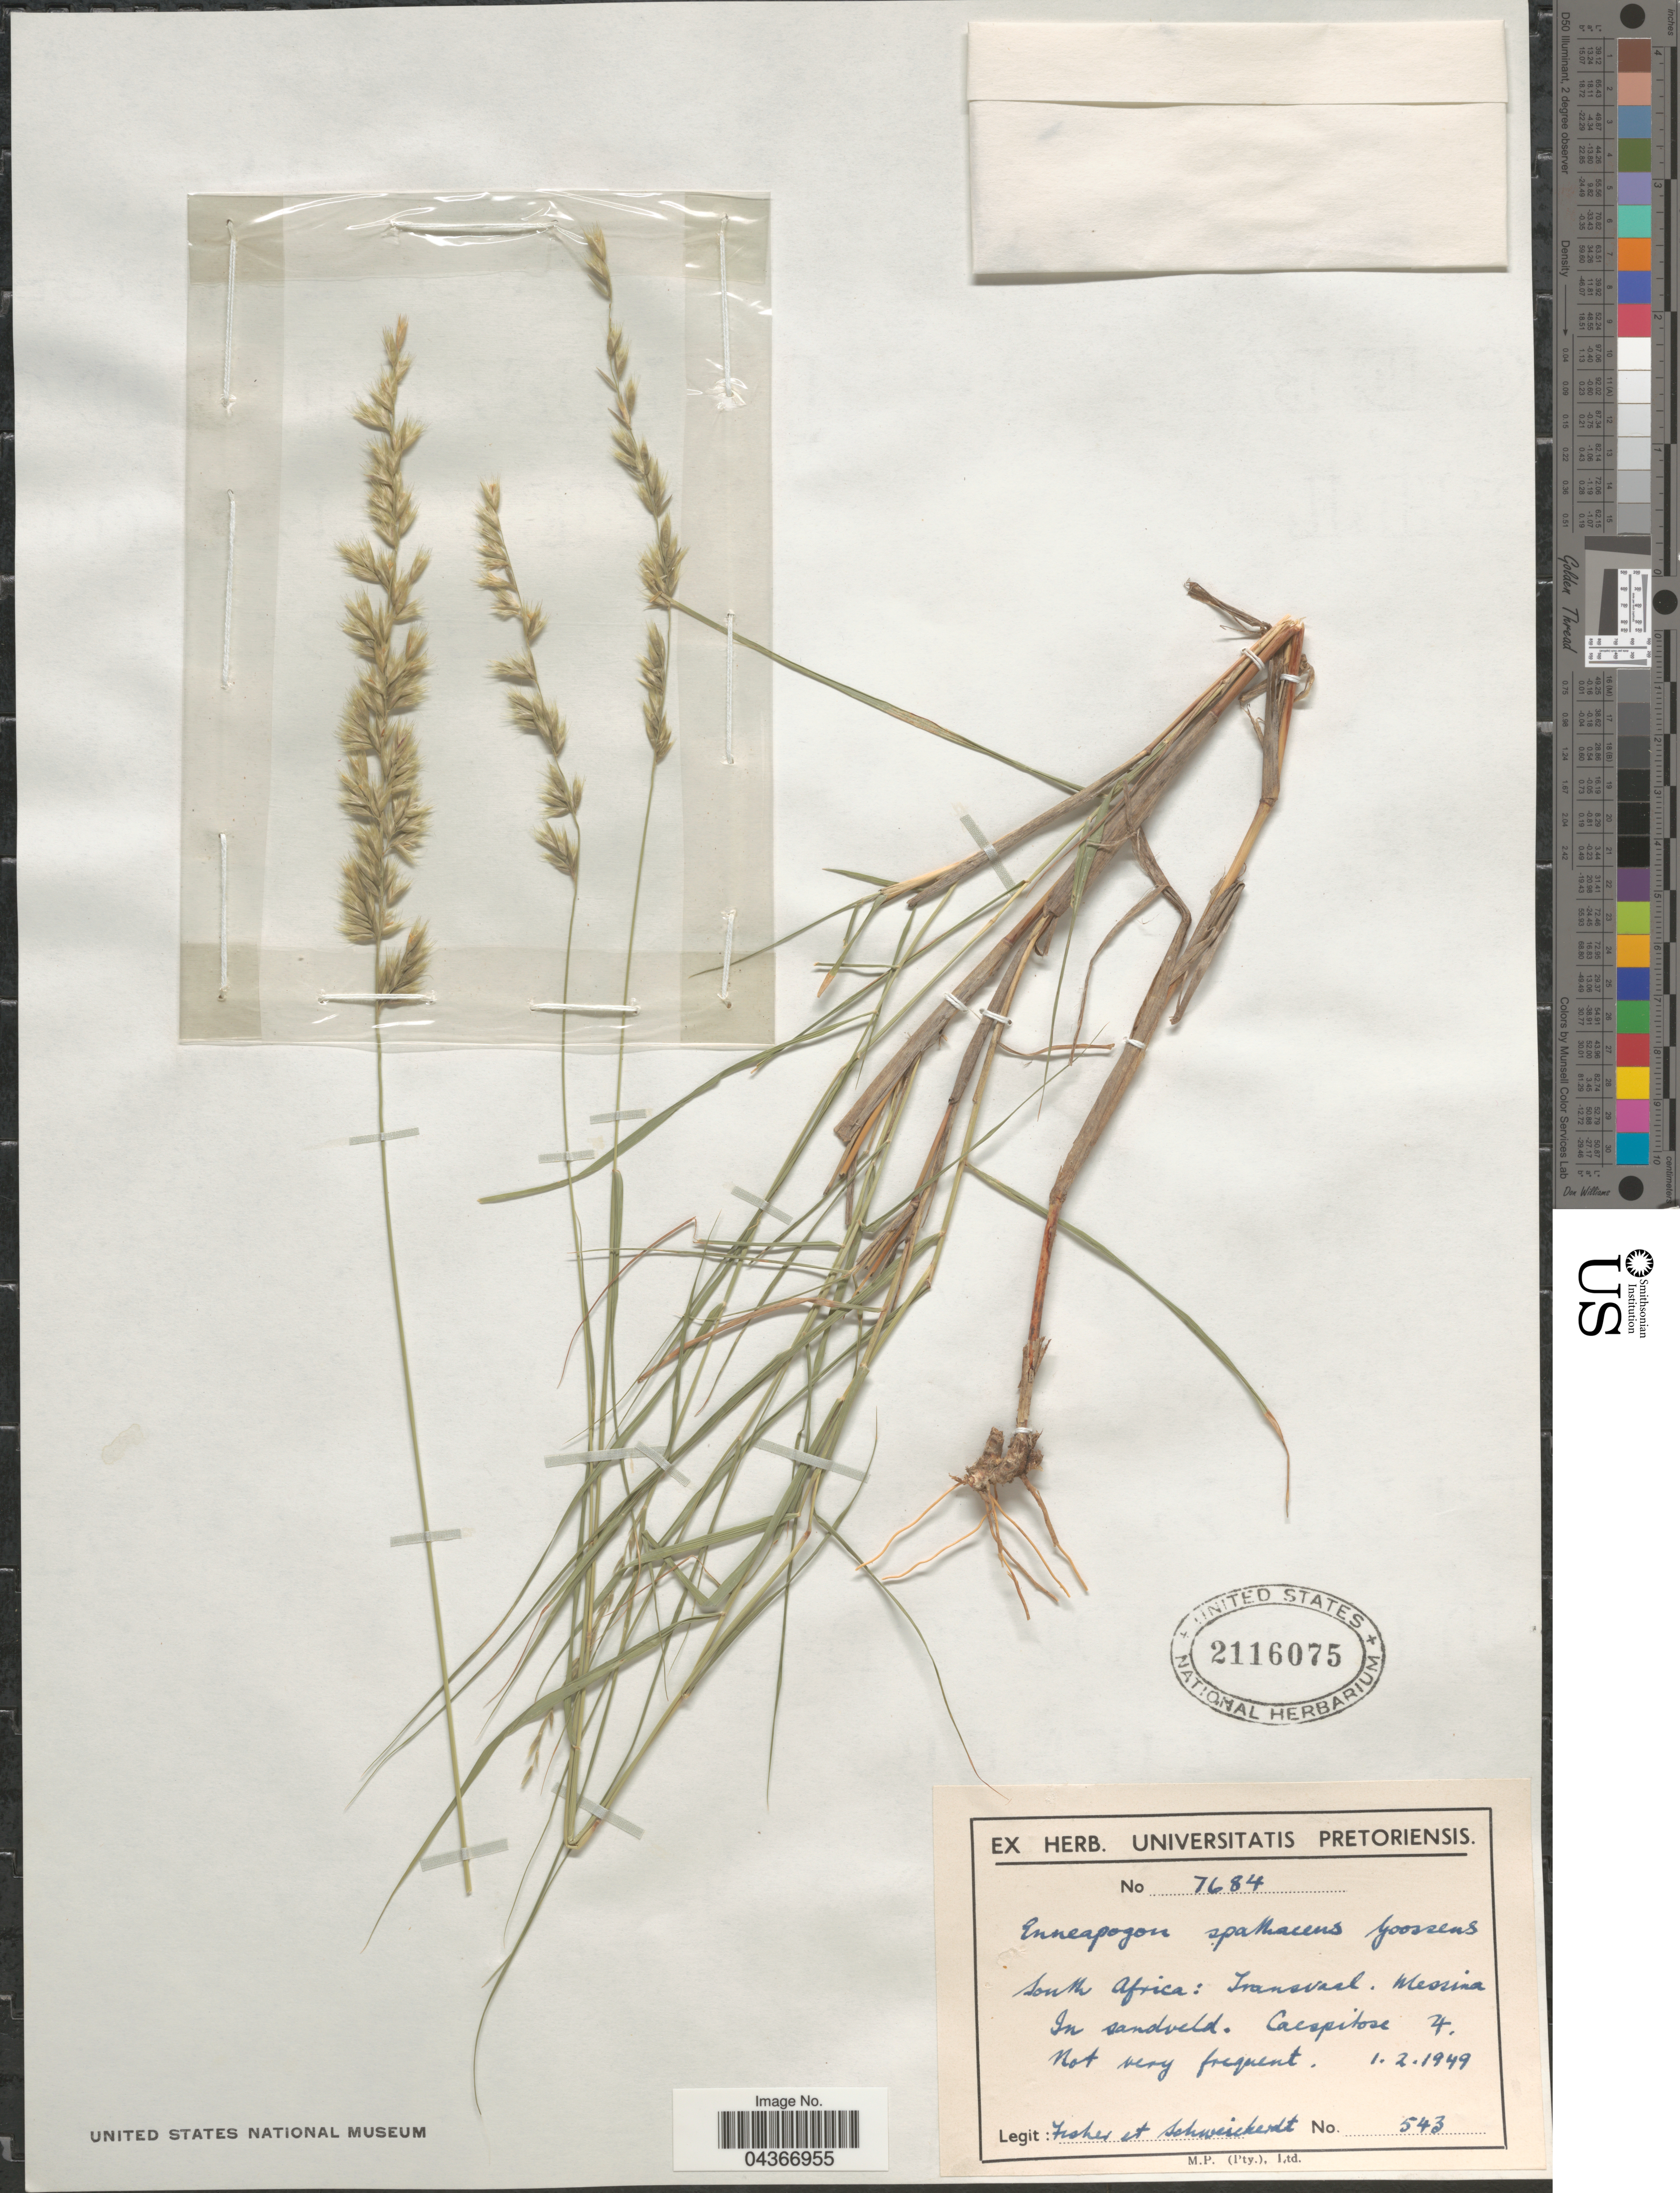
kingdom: Plantae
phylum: Tracheophyta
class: Liliopsida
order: Poales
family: Poaceae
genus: Enneapogon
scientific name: Enneapogon spathaceus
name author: Gooss.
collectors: -- Fisher & -. Schweickerdt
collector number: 543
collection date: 1949-02-01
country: South Africa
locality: Transvaal. Messina. In sandveld.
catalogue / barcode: US 2116075